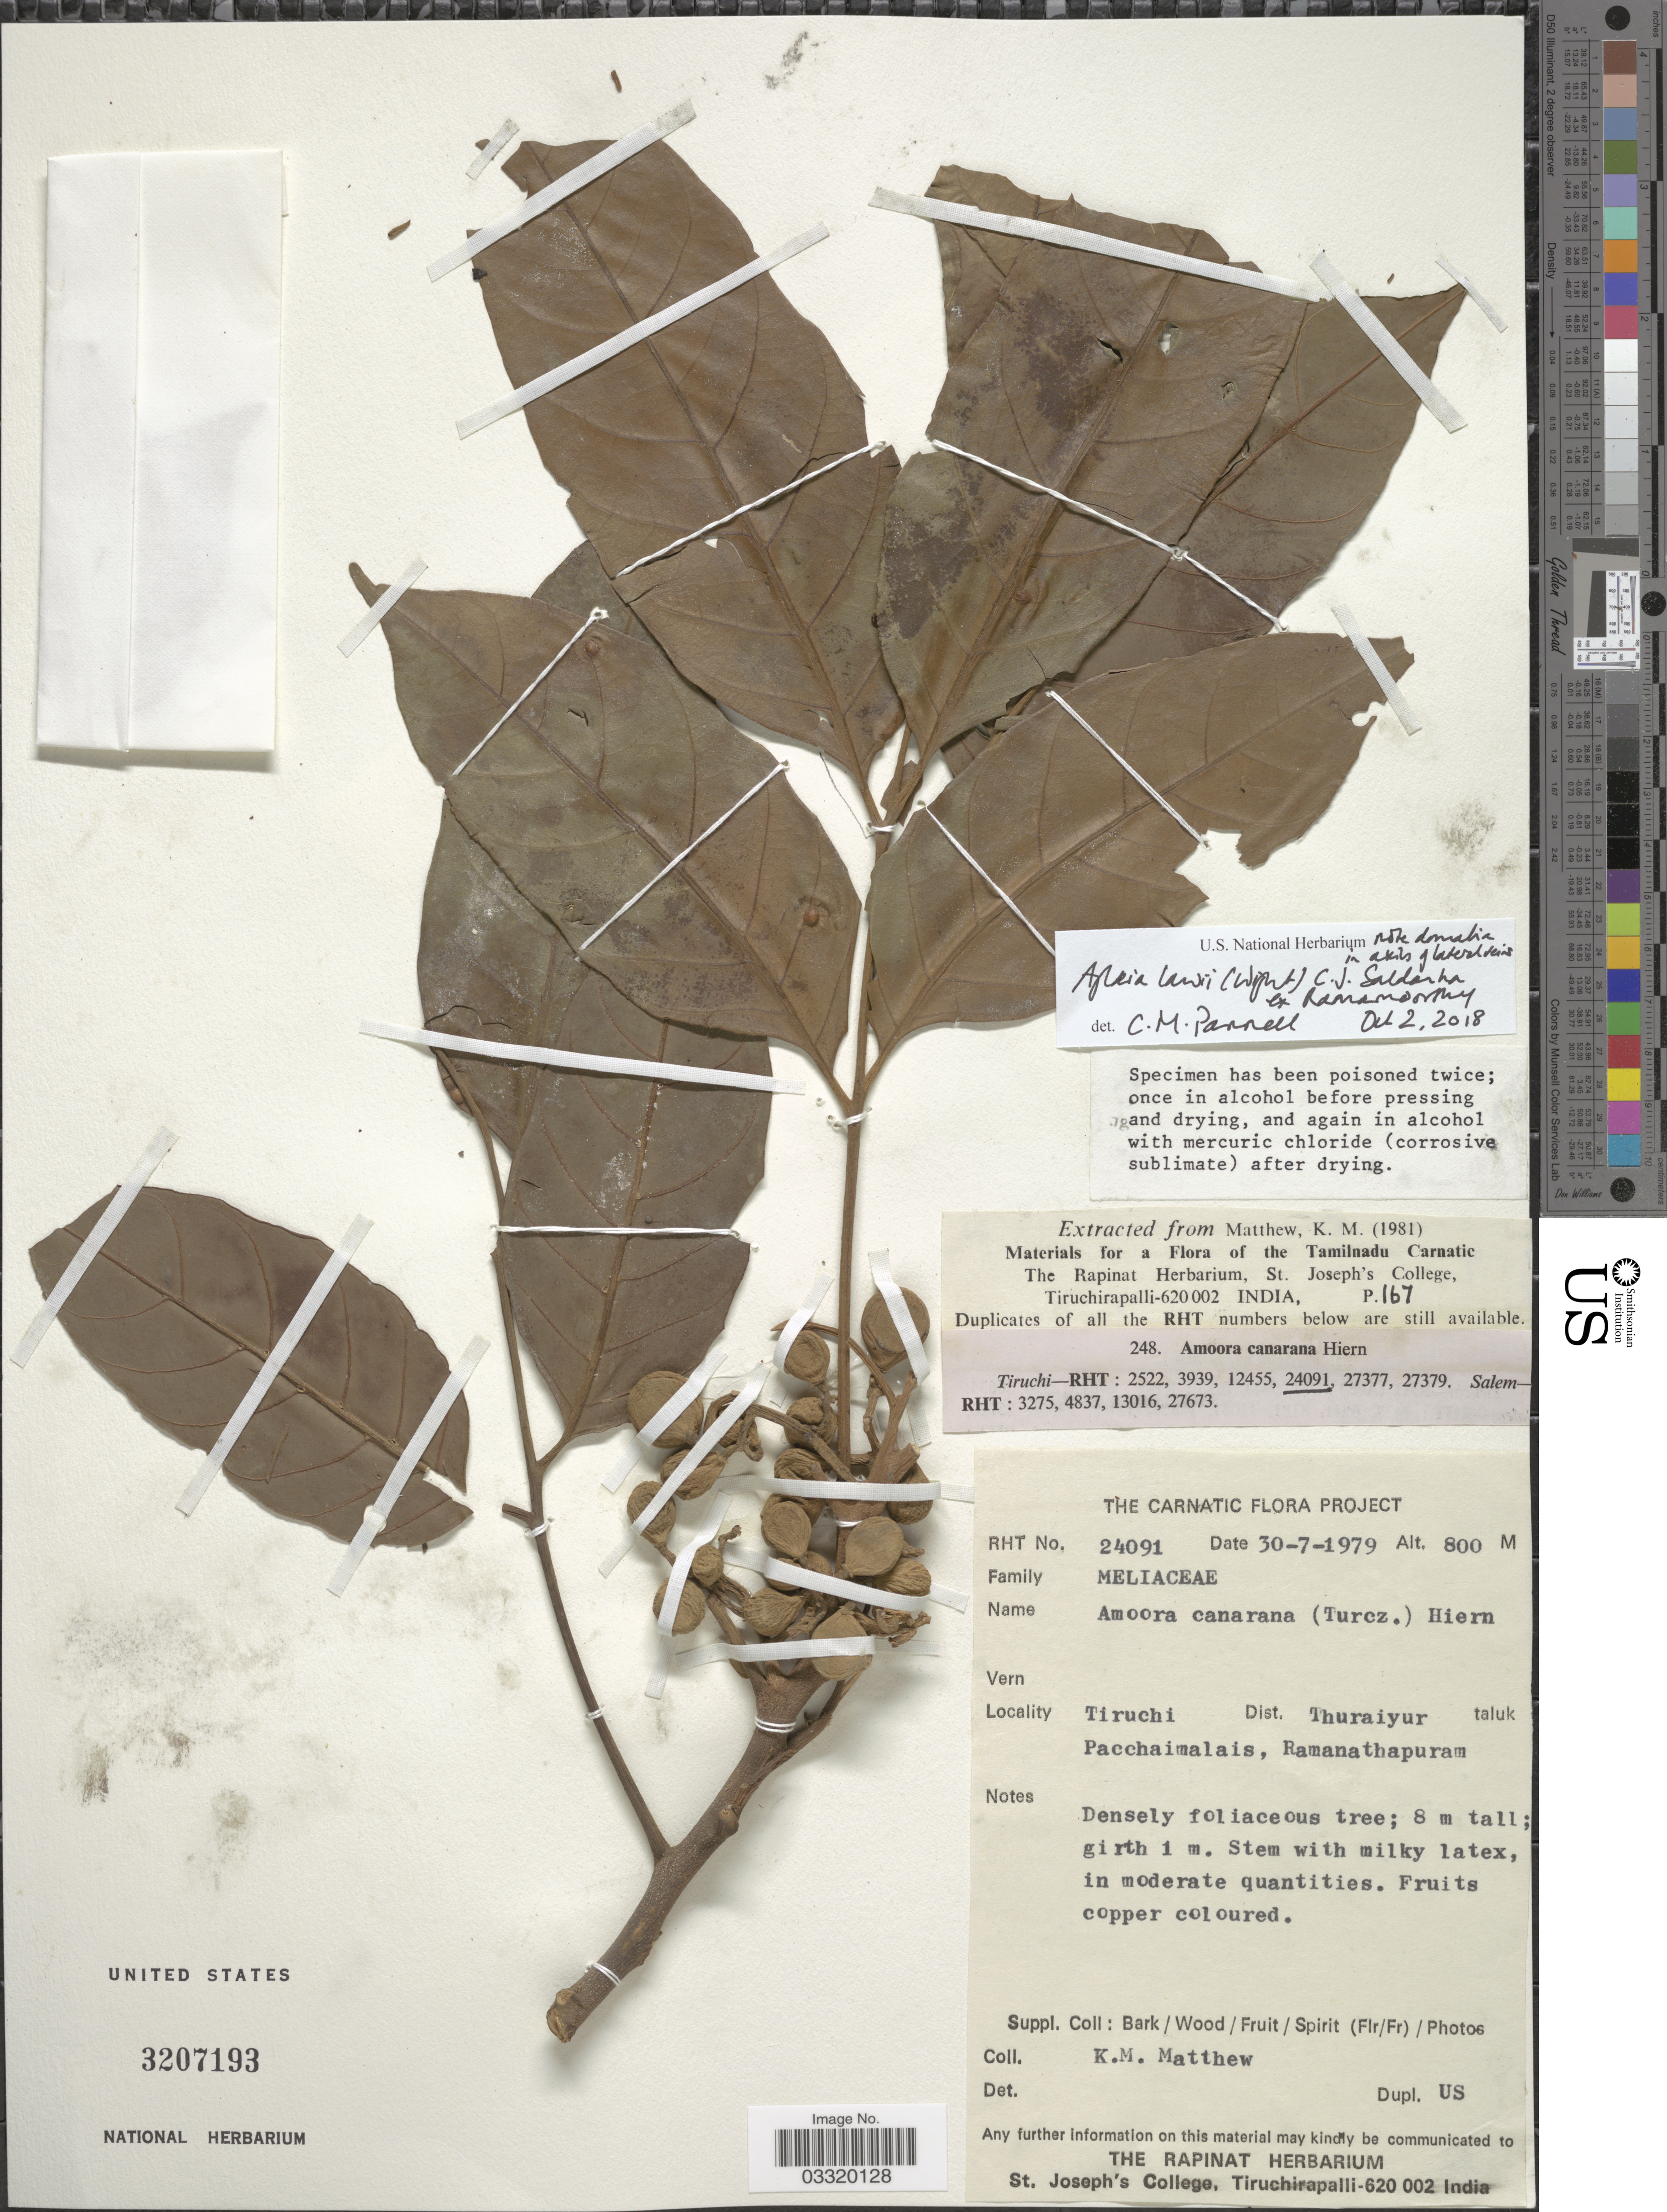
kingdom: Plantae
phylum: Tracheophyta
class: Magnoliopsida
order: Sapindales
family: Meliaceae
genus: Aglaia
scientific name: Aglaia lawii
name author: (Wight) C.J. Saldanha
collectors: K. M. Matthew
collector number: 24091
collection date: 1979-07-30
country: India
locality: Tiruchi. Dist. Thuraiyur taluk Pacchaimalais, Ramanathapuram.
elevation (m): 800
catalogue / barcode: US 3207193